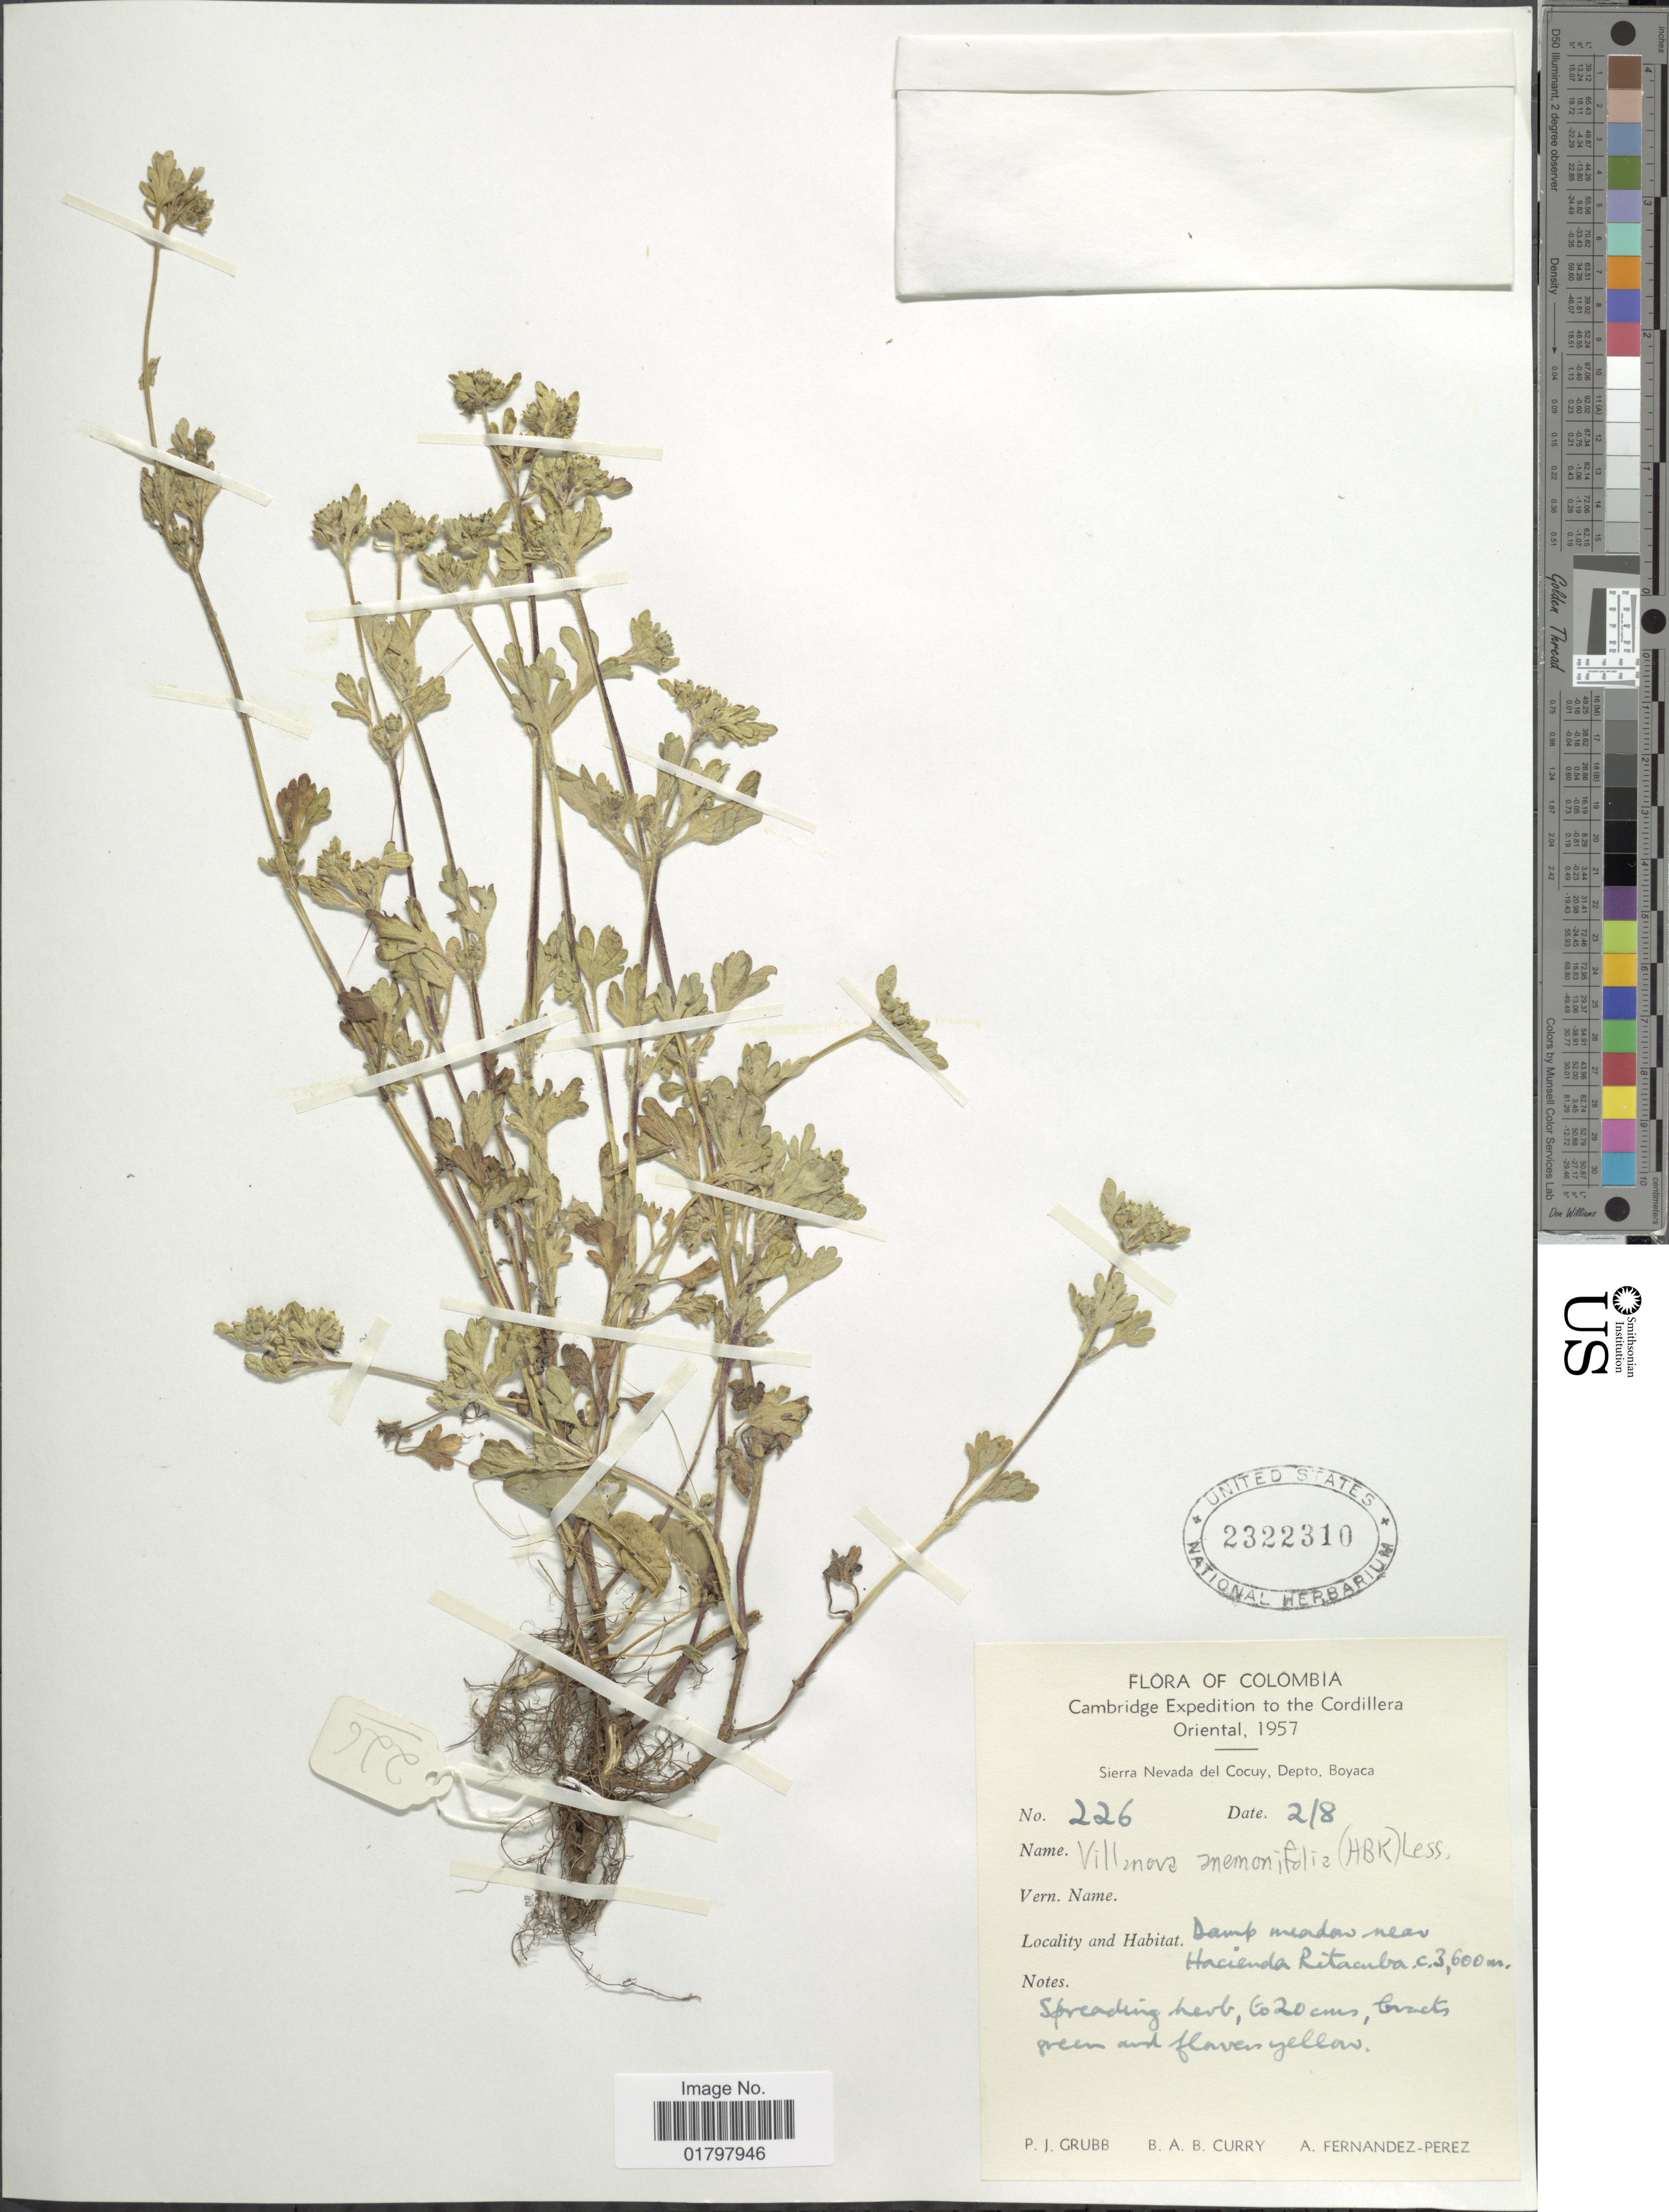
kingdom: Plantae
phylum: Tracheophyta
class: Magnoliopsida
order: Asterales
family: Asteraceae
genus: Vasquesia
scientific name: Vasquesia anemonifolia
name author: (Kunth) Less.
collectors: P. J. Grubb, B. Curry & A. Fernández-Pérez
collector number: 226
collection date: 1957-08-02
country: Colombia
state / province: Boyacá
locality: Cambridge, Cordillera Oriental. Sierra Nevada del Cocuy, Depto. Boyaca. Damp meadow near Hacienda Ritacuba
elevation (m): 3600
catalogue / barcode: US 2322310